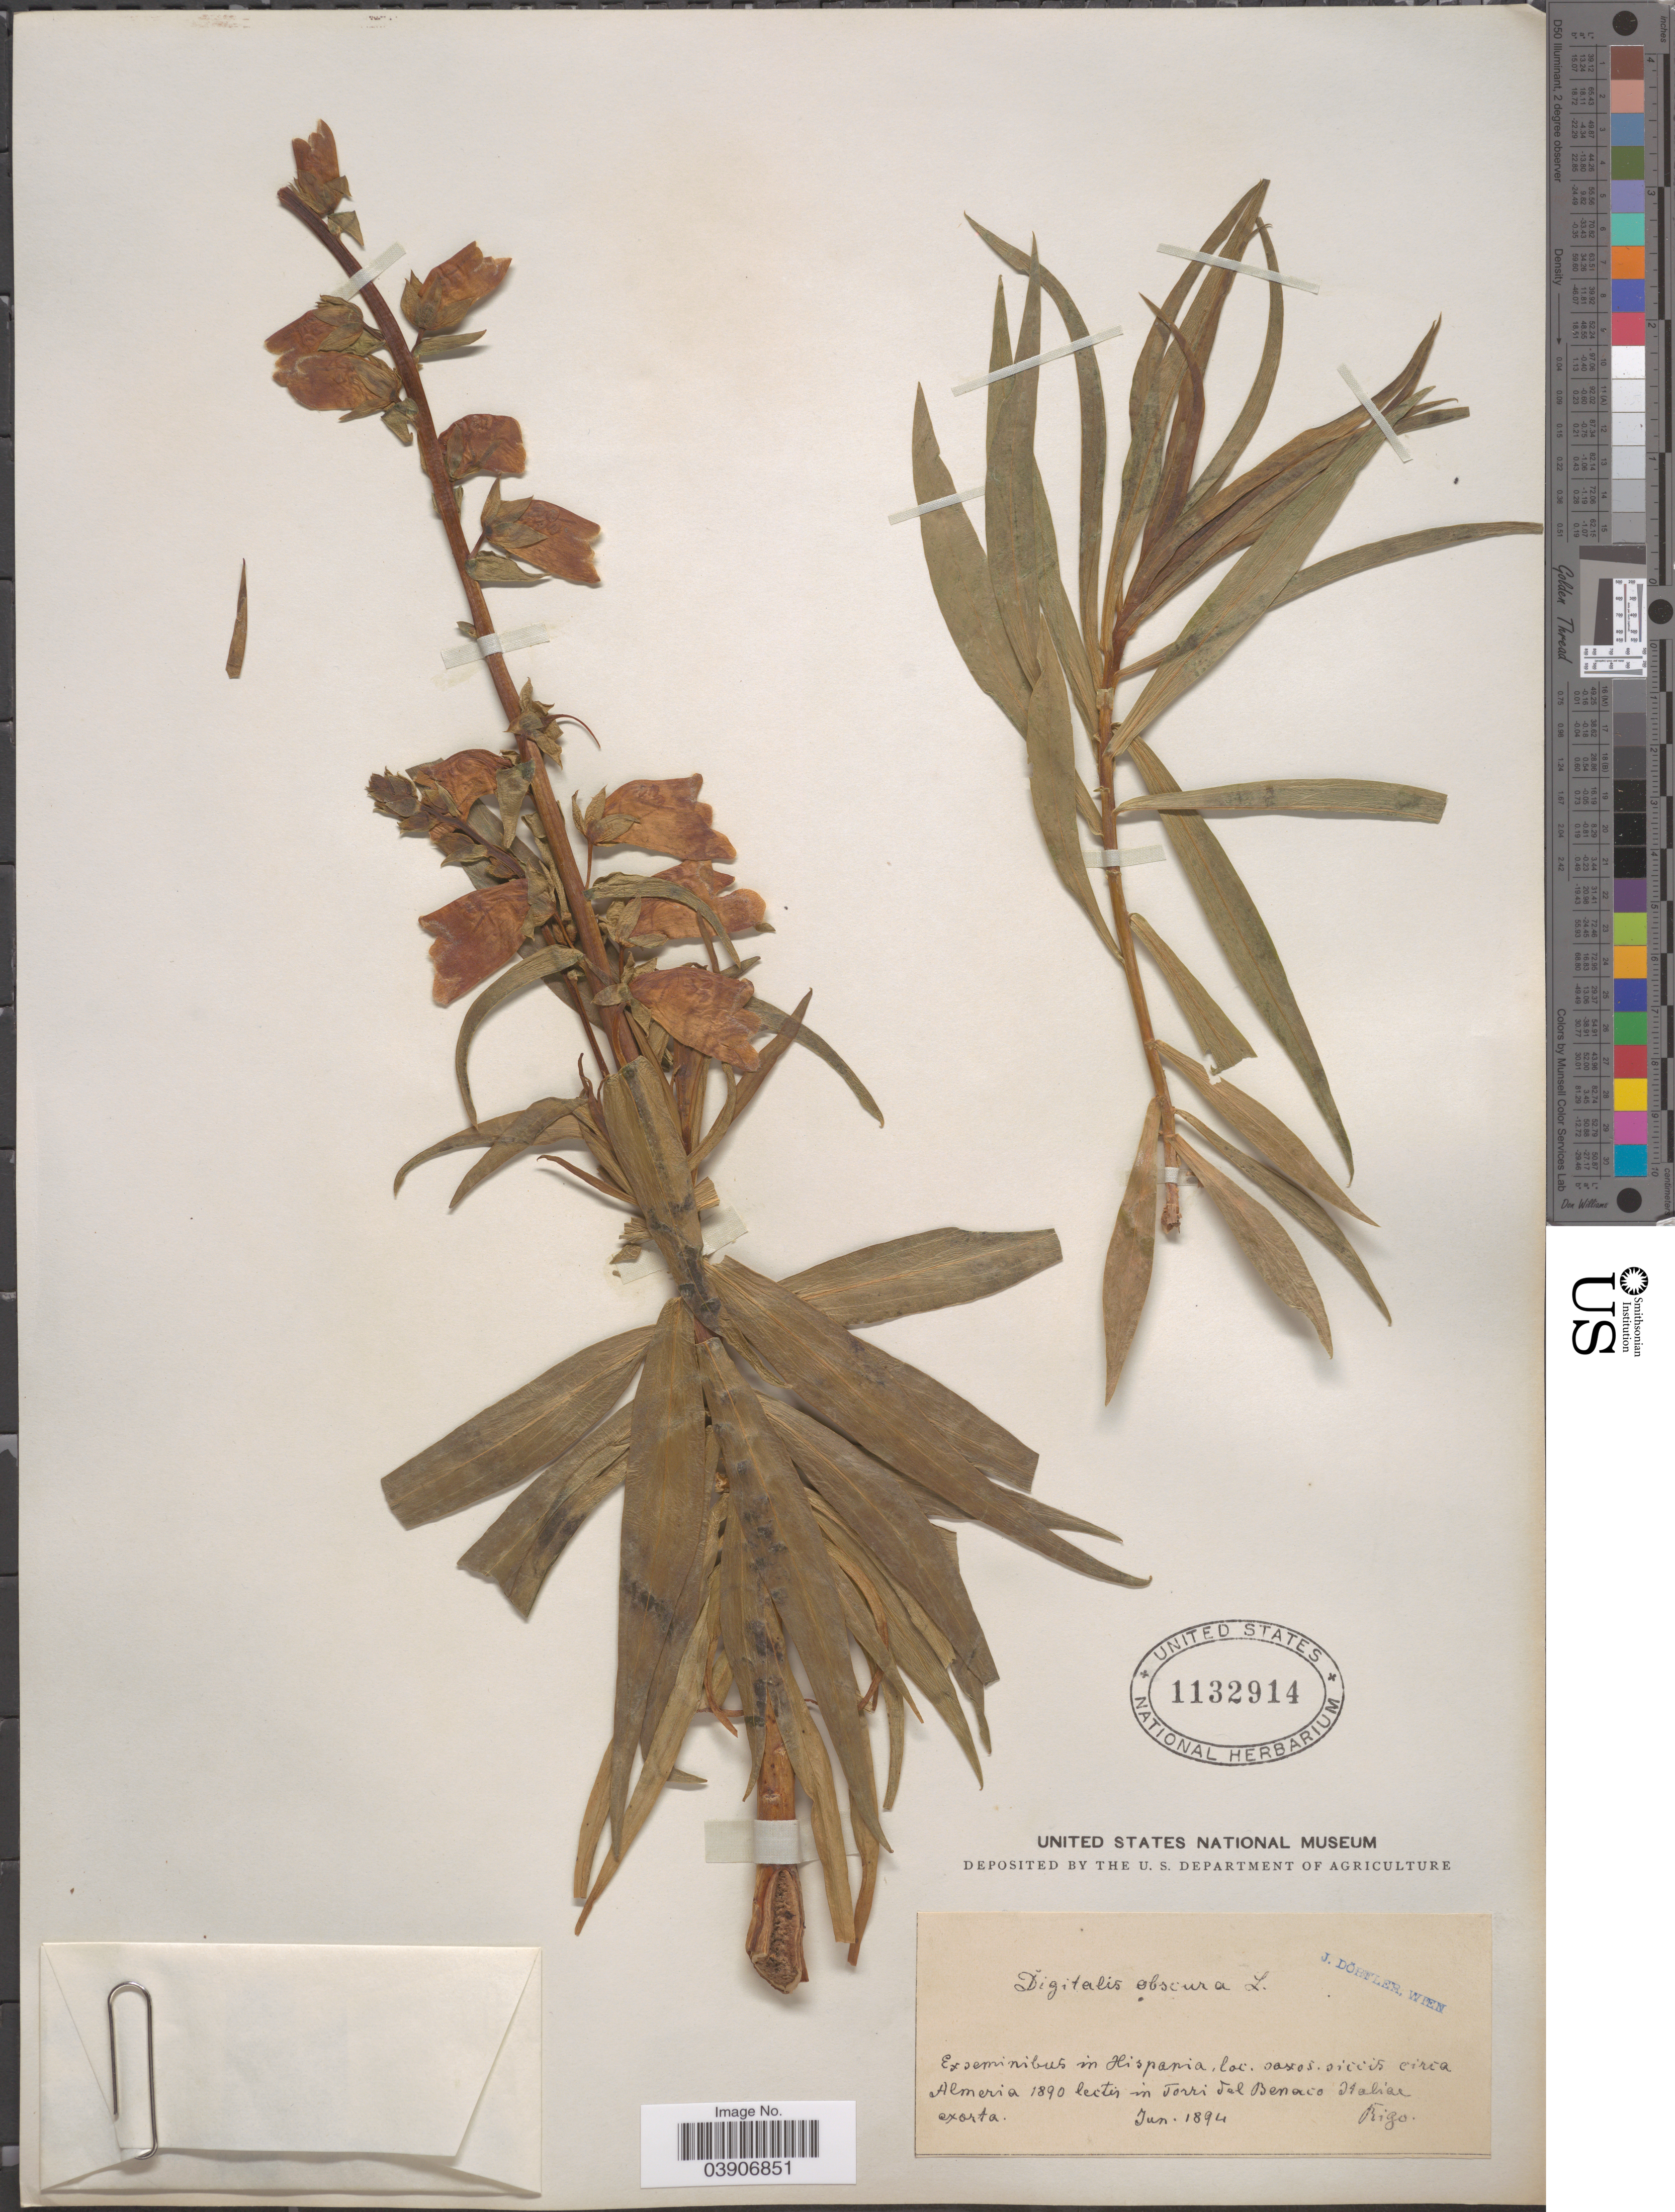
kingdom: Plantae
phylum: Tracheophyta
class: Magnoliopsida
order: Lamiales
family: Plantaginaceae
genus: Digitalis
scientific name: Digitalis obscura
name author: L.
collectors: -- Rigo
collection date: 1894-06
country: Spain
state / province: Andalucia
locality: Ex seminibus in Hispania, loc. saxos. siccis circa Almeria 1890 lectis in Torri del Benaco Italiae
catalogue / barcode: US 1132914